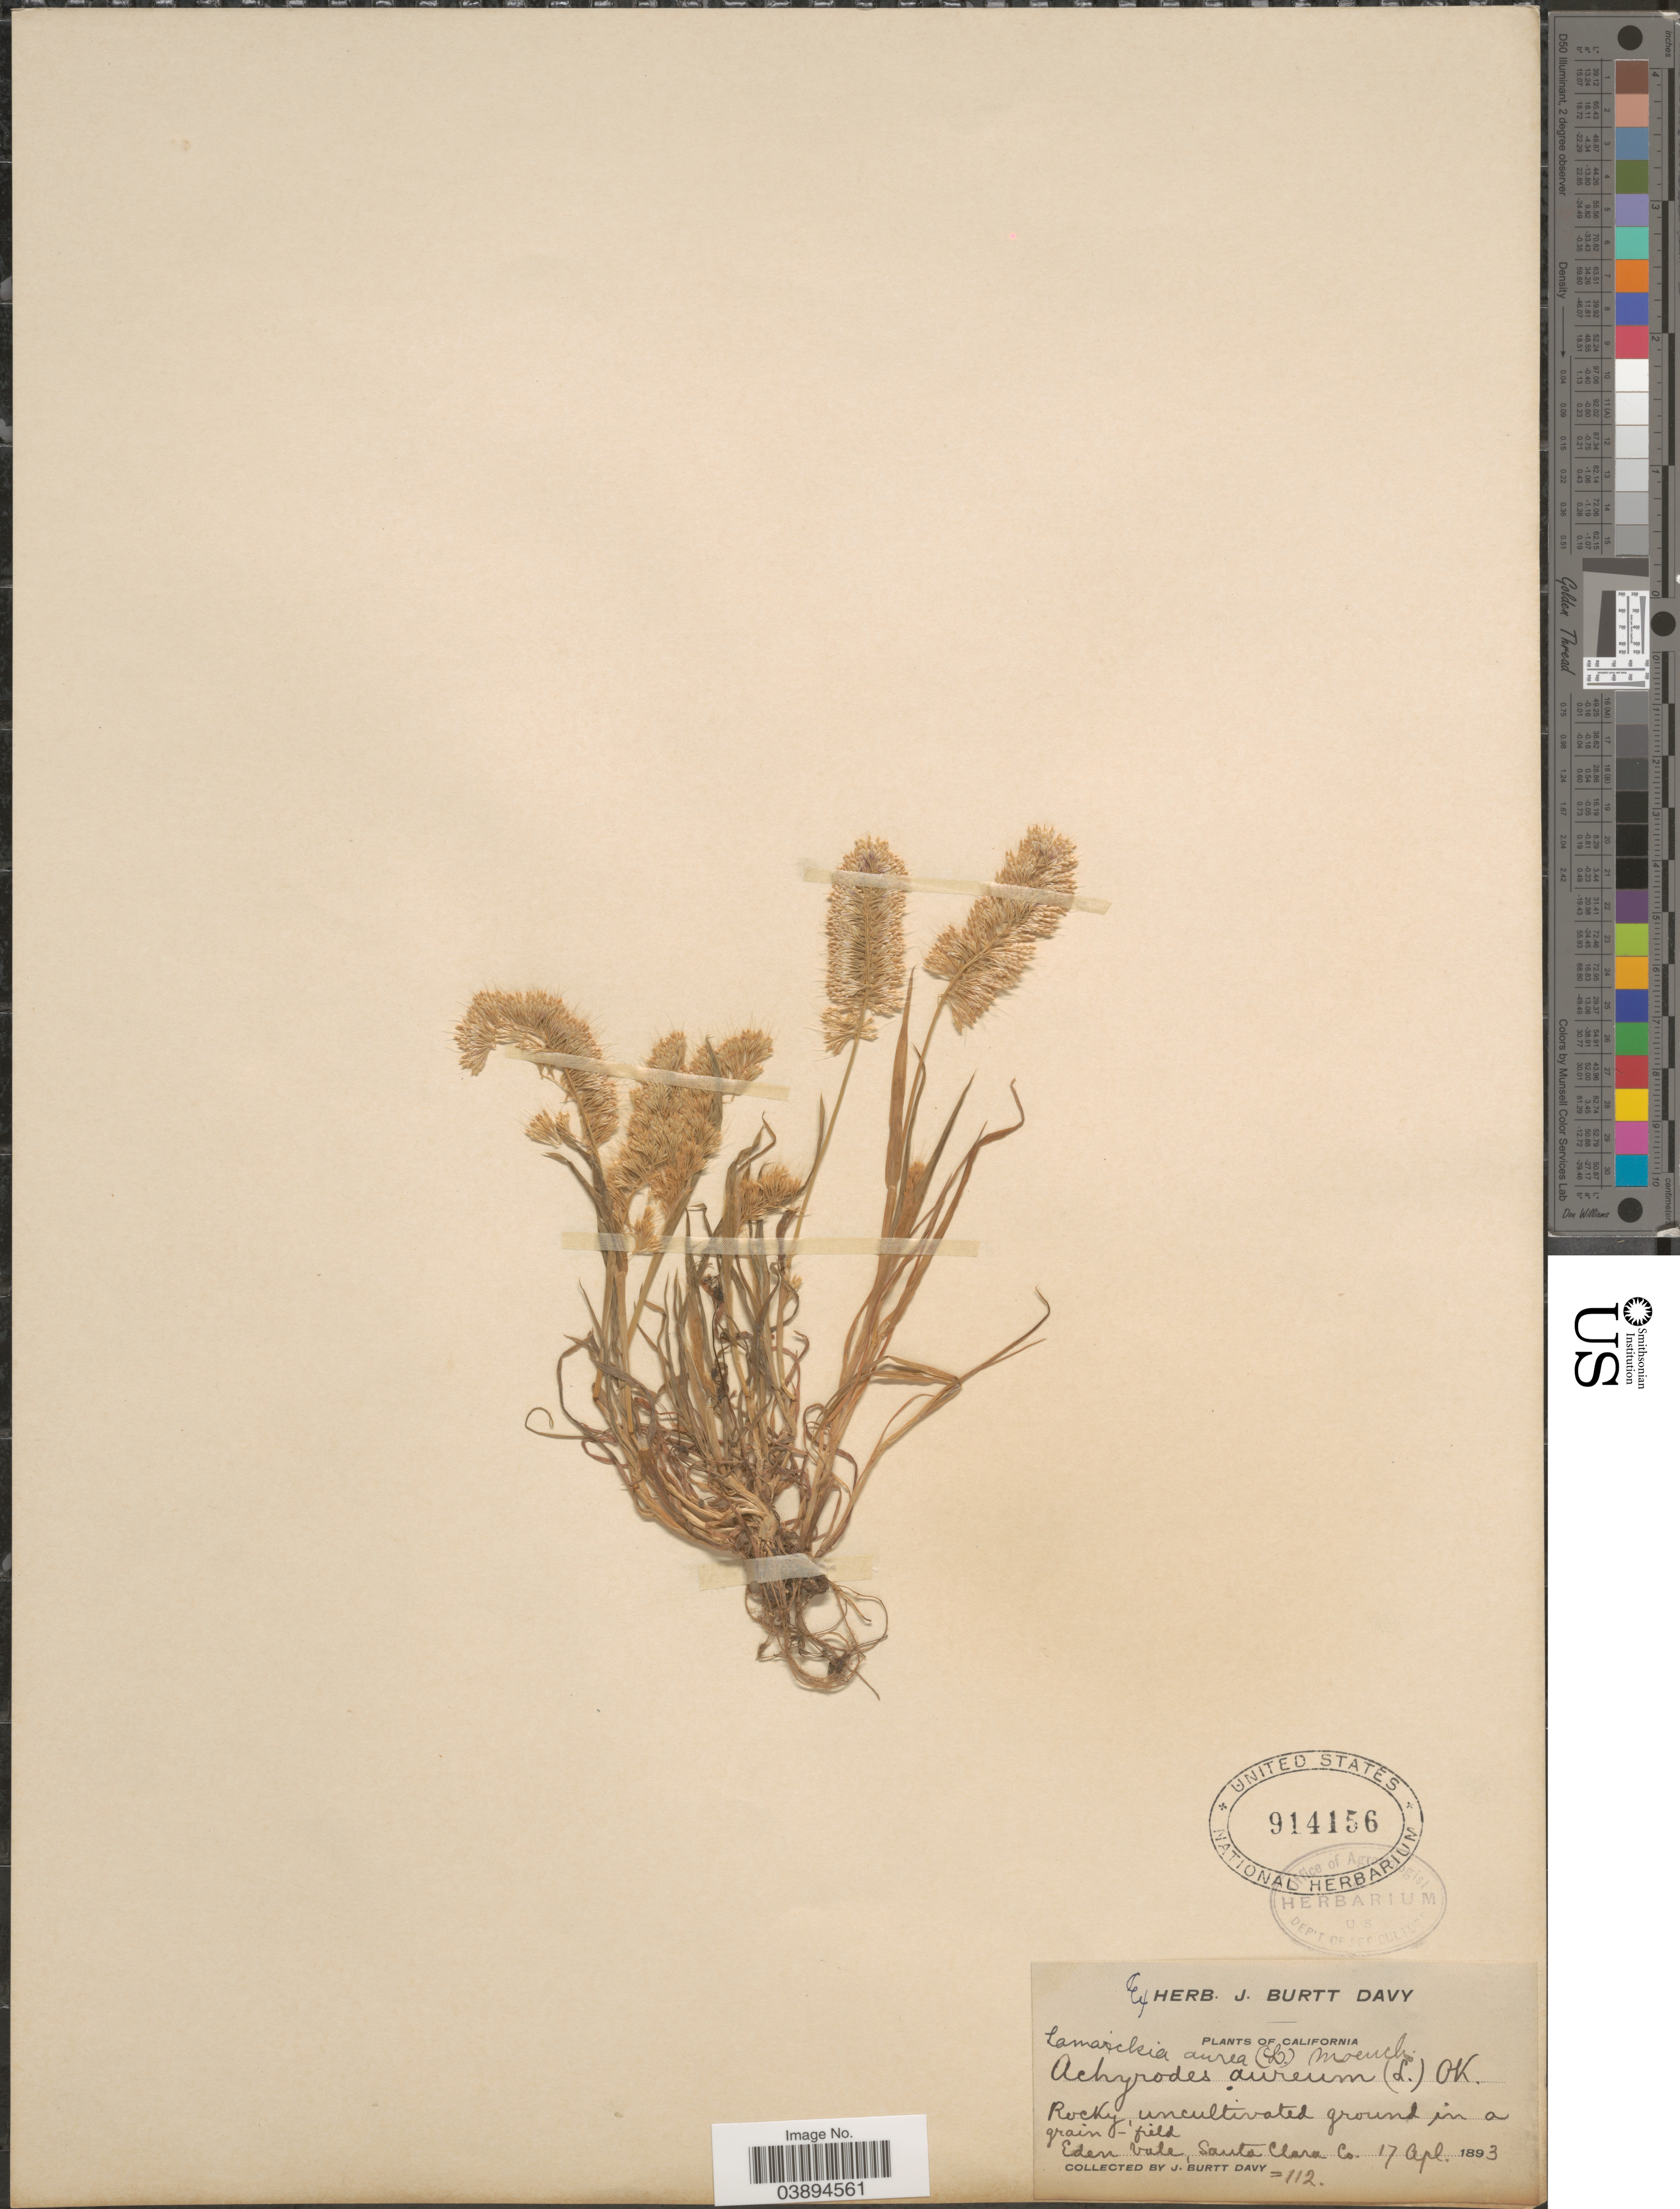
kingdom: Plantae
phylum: Tracheophyta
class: Liliopsida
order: Poales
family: Poaceae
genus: Lamarckia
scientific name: Lamarckia aurea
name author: (L.) Moench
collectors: J. Burtt Davy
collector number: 112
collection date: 1893-04-17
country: United States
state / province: California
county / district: Santa Clara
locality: Eden Vale, Santa Clara Co.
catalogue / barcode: US 914156